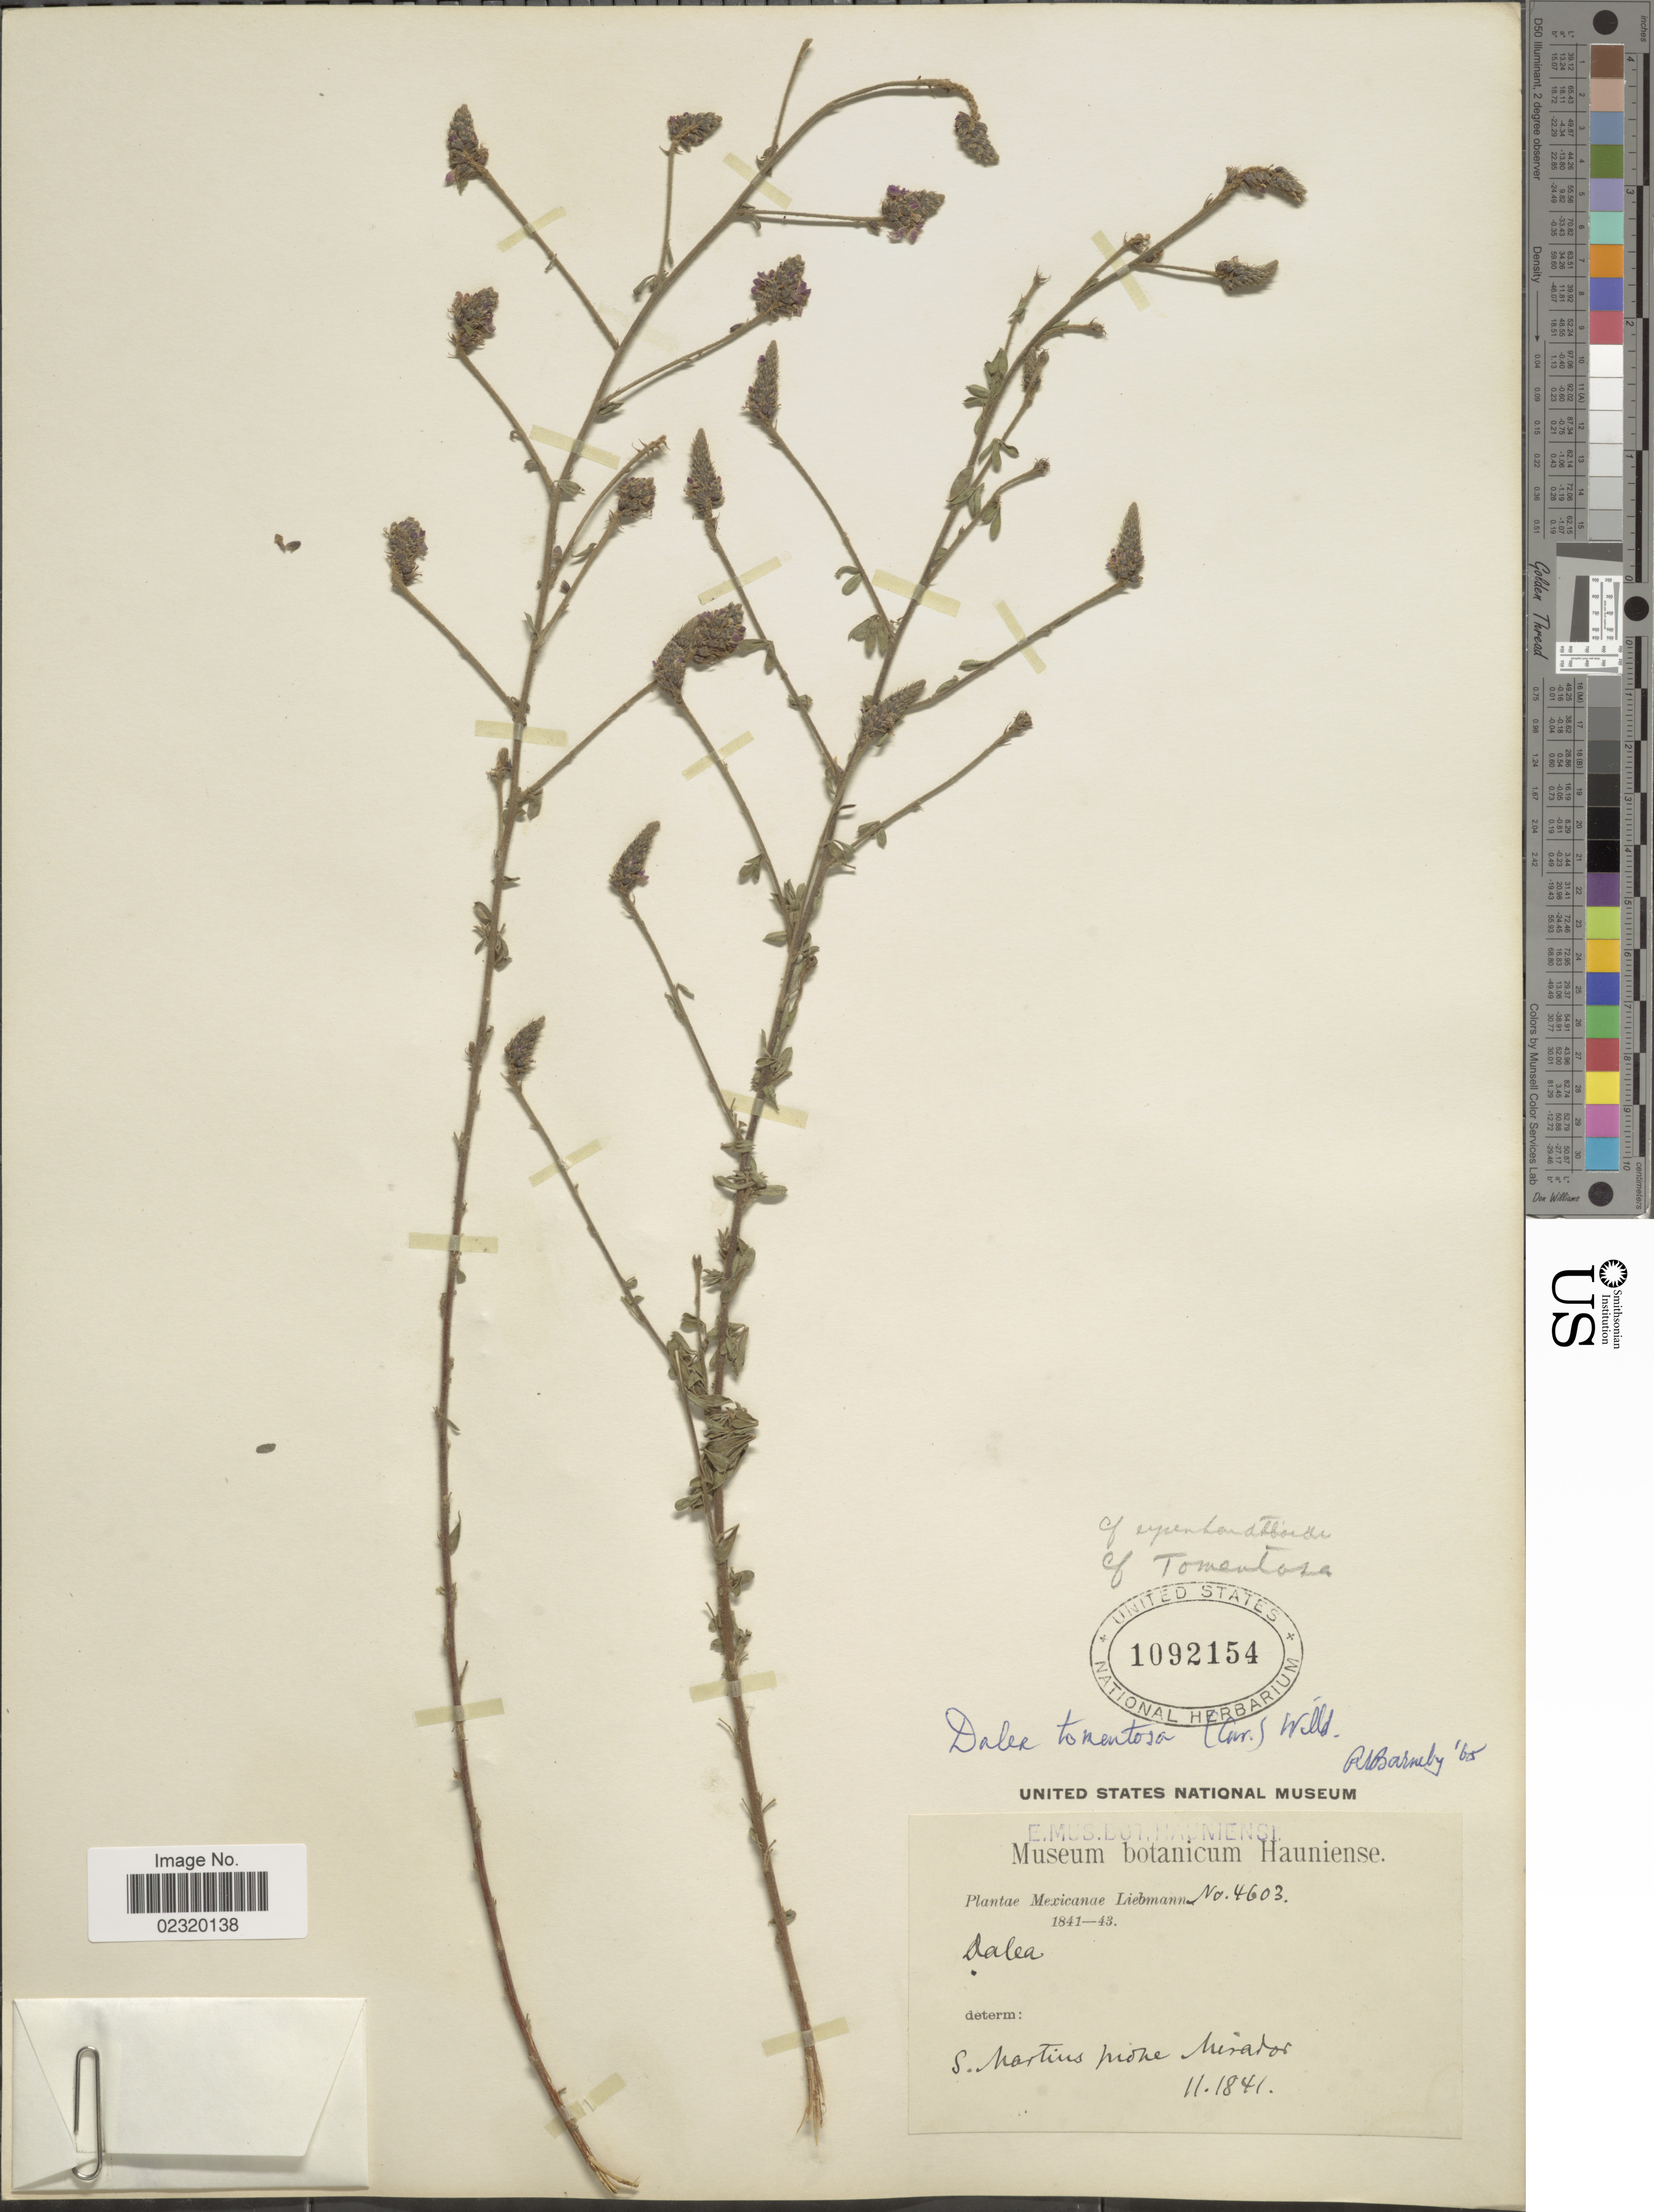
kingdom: Plantae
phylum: Tracheophyta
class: Magnoliopsida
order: Fabales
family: Fabaceae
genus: Dalea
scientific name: Dalea tomentosa var. tomentosa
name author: (Cav.) Willd.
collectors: Liebmann, --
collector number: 4603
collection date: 1841-11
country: Mexico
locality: S. Martins prope Mirador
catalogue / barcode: US 1092154